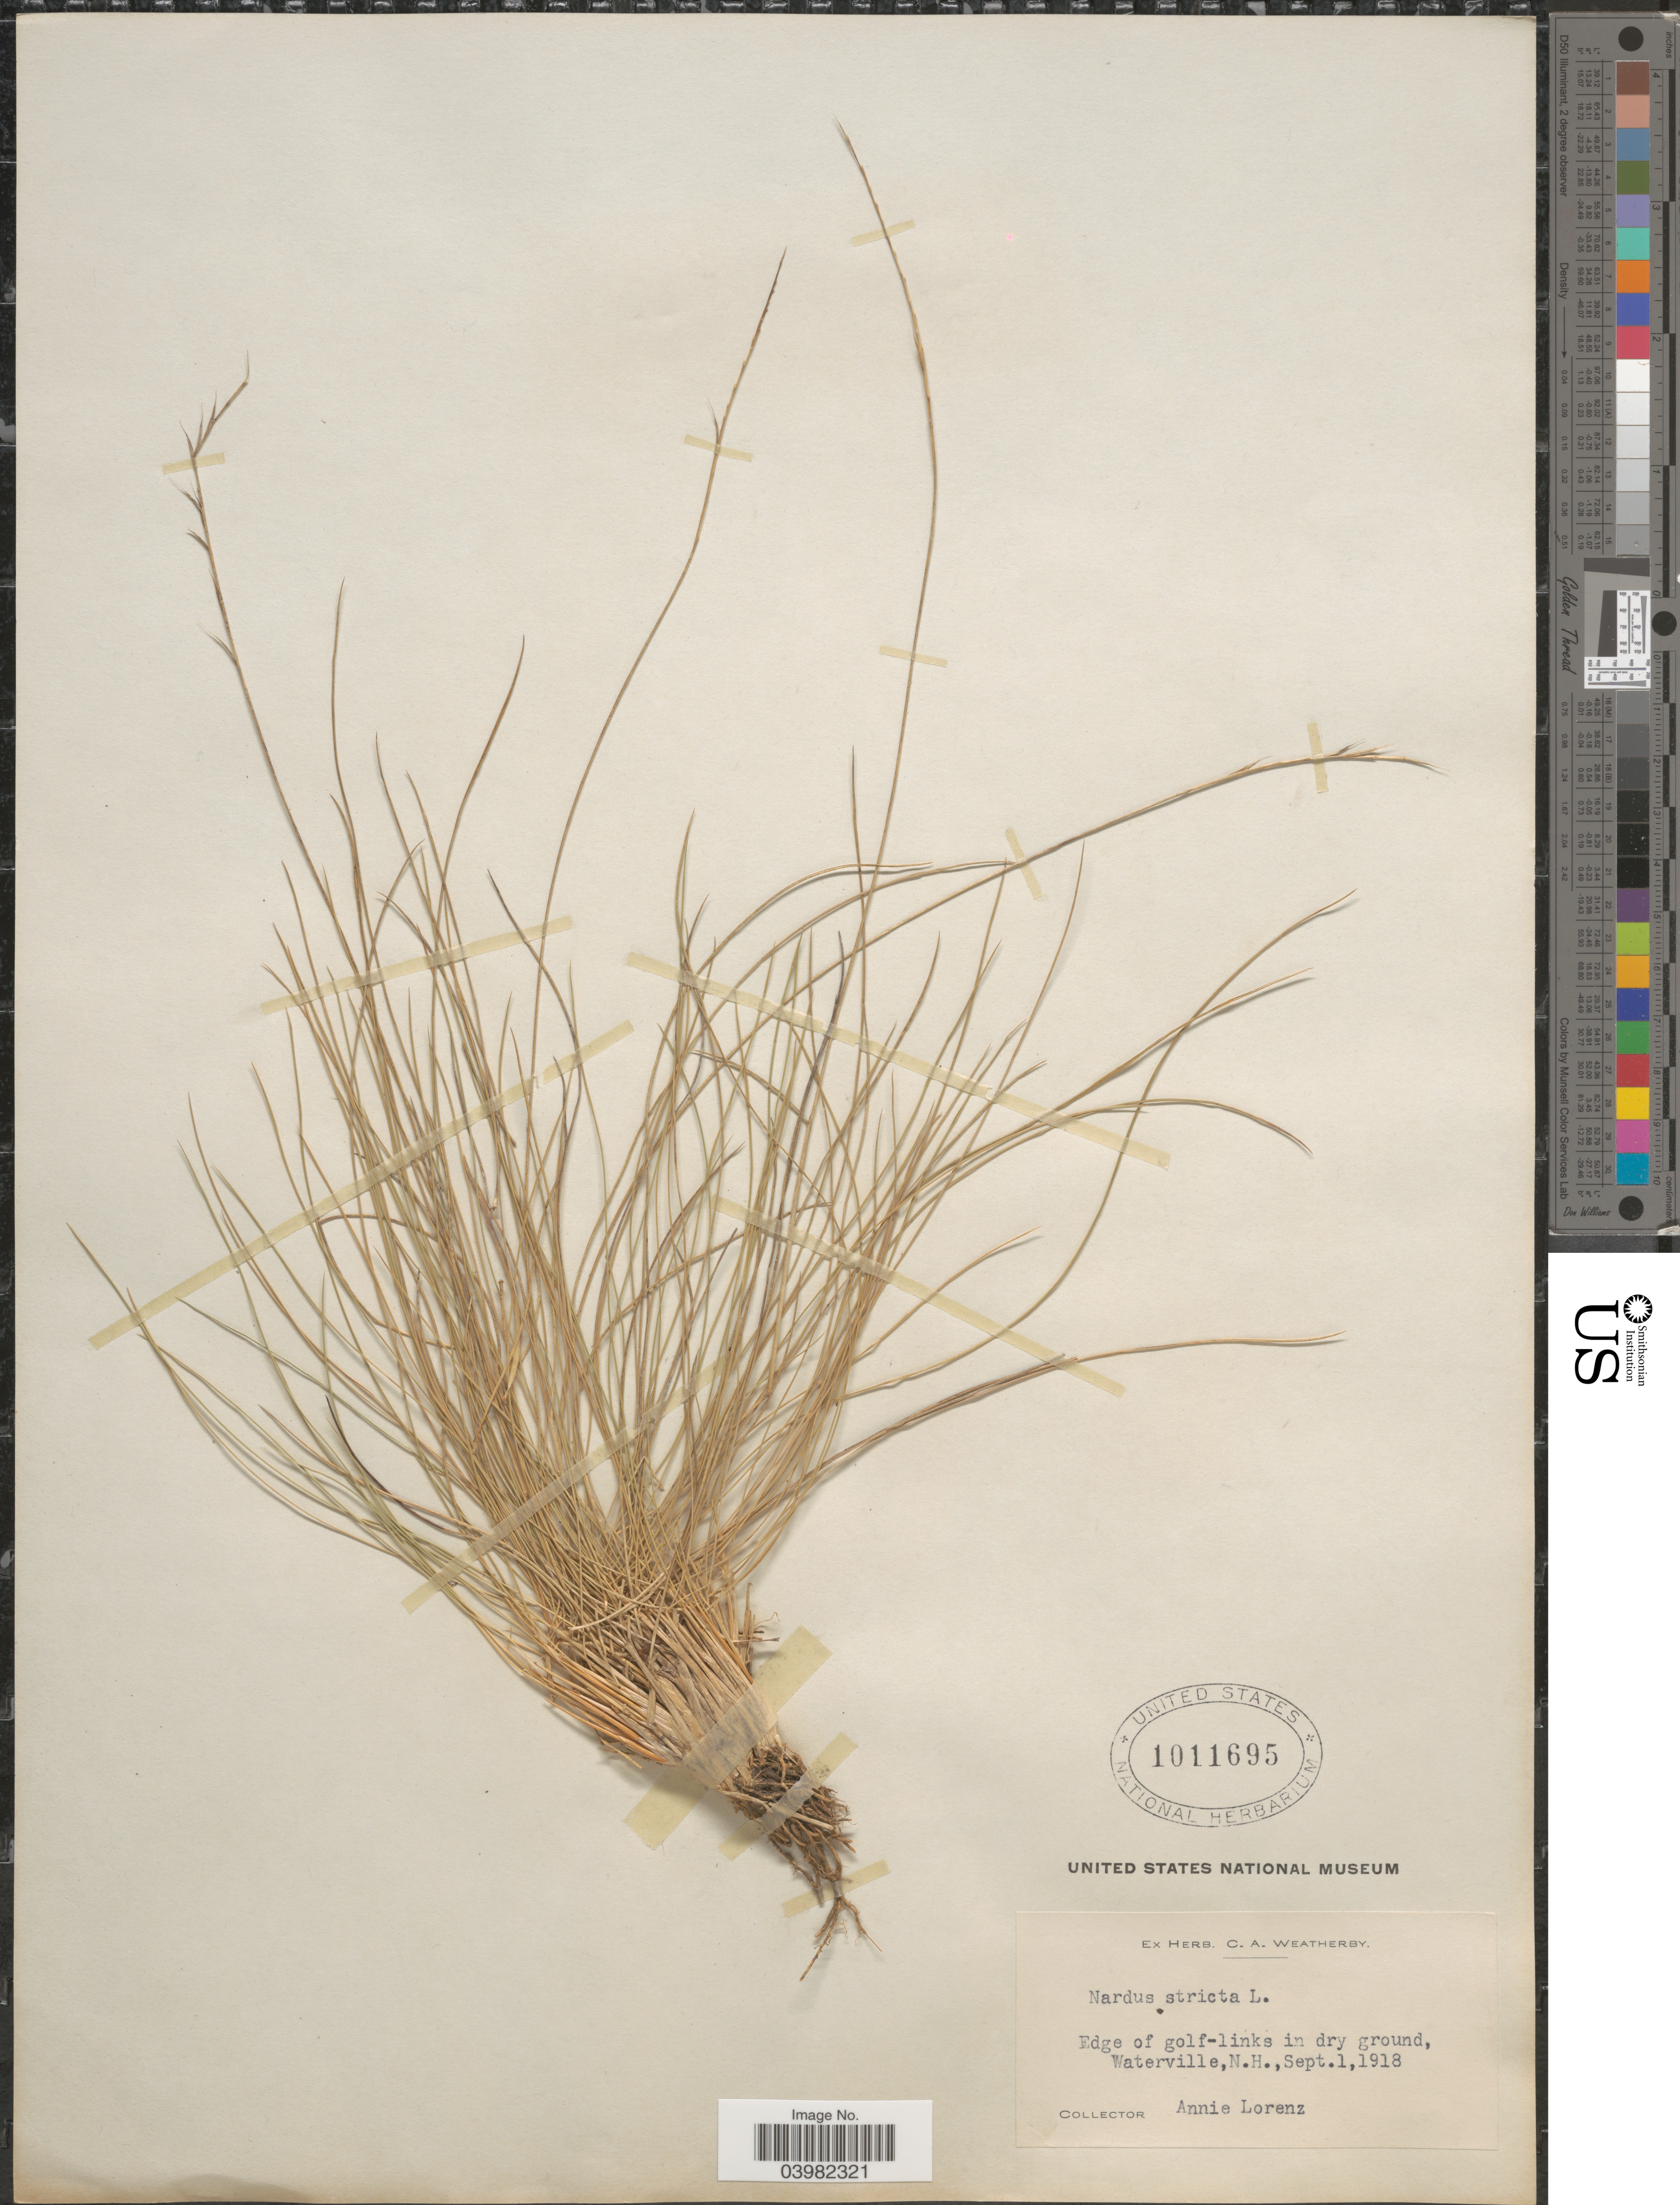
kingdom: Plantae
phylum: Tracheophyta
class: Liliopsida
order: Poales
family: Poaceae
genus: Nardus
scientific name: Nardus stricta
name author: L.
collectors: A. Lorenz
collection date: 1918-09-01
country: United States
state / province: New Hampshire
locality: Edge of golf-links in dry ground, Waterville.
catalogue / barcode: US 1011695